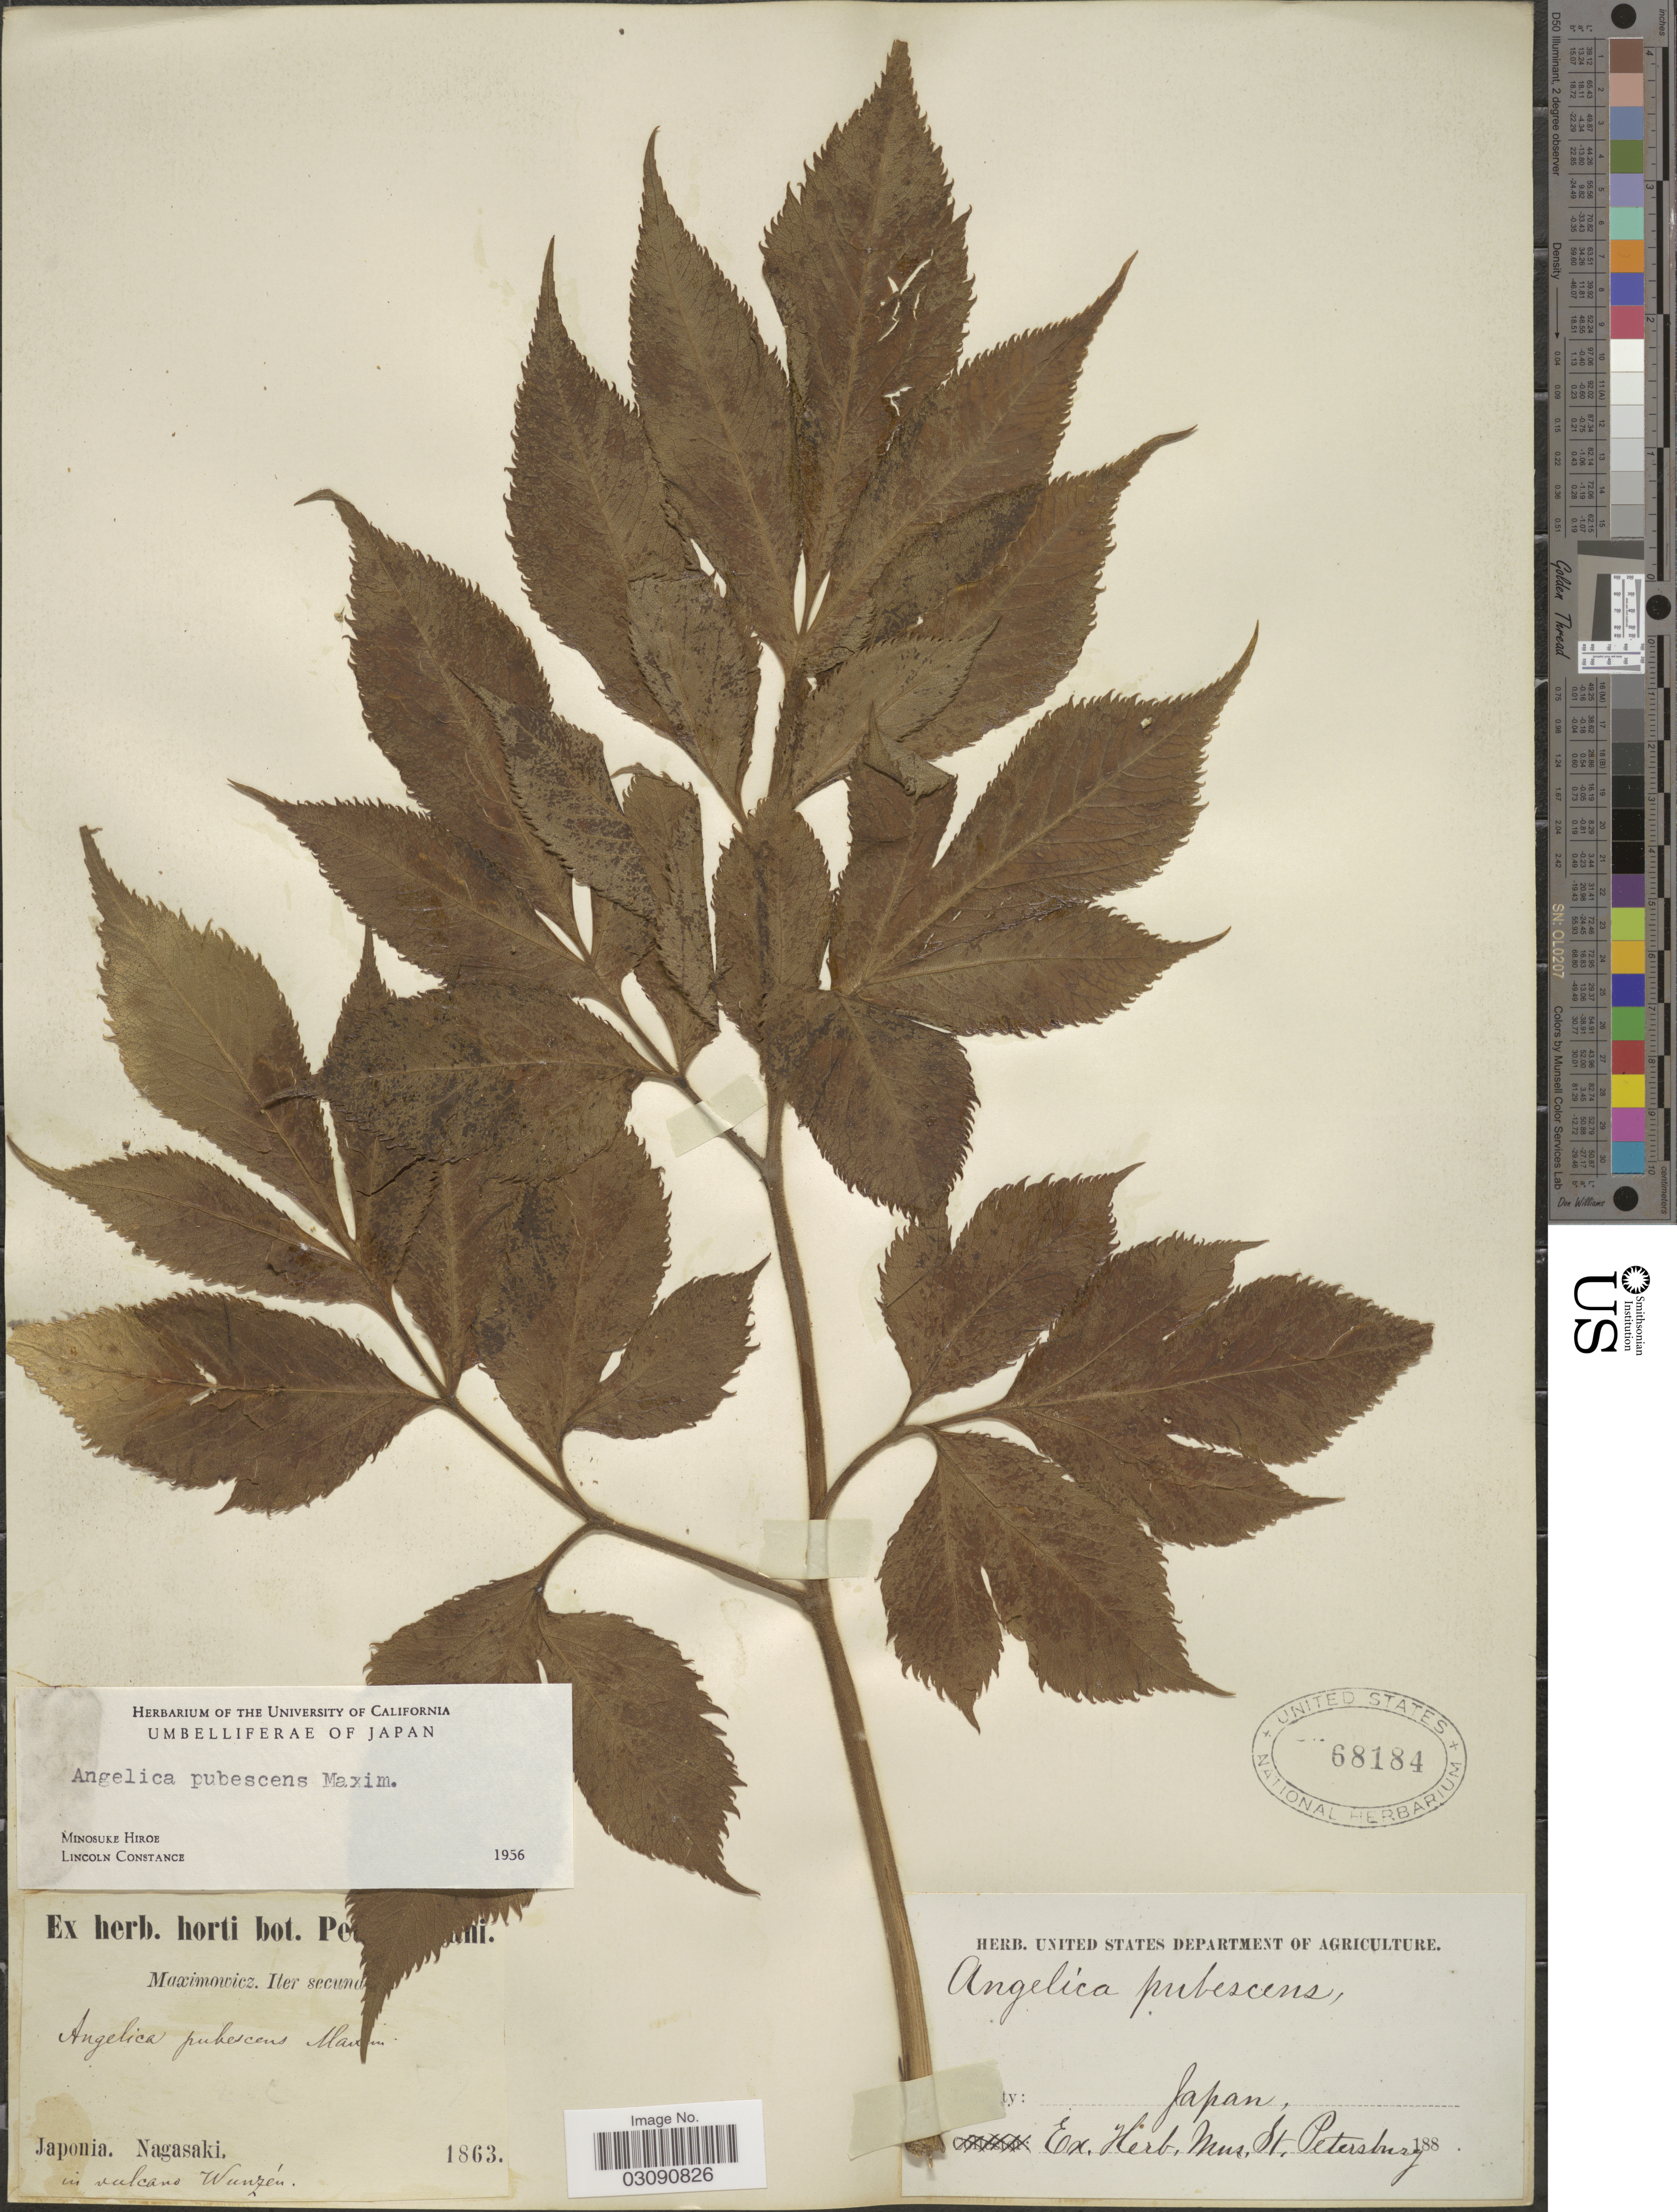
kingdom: Plantae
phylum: Tracheophyta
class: Magnoliopsida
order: Apiales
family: Apiaceae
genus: Angelica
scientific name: Angelica pubescens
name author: Maxim.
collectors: Maximowicz, --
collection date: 1863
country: Japan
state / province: Nagasaki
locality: Japonia, Nagasaki.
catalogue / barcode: US 68184